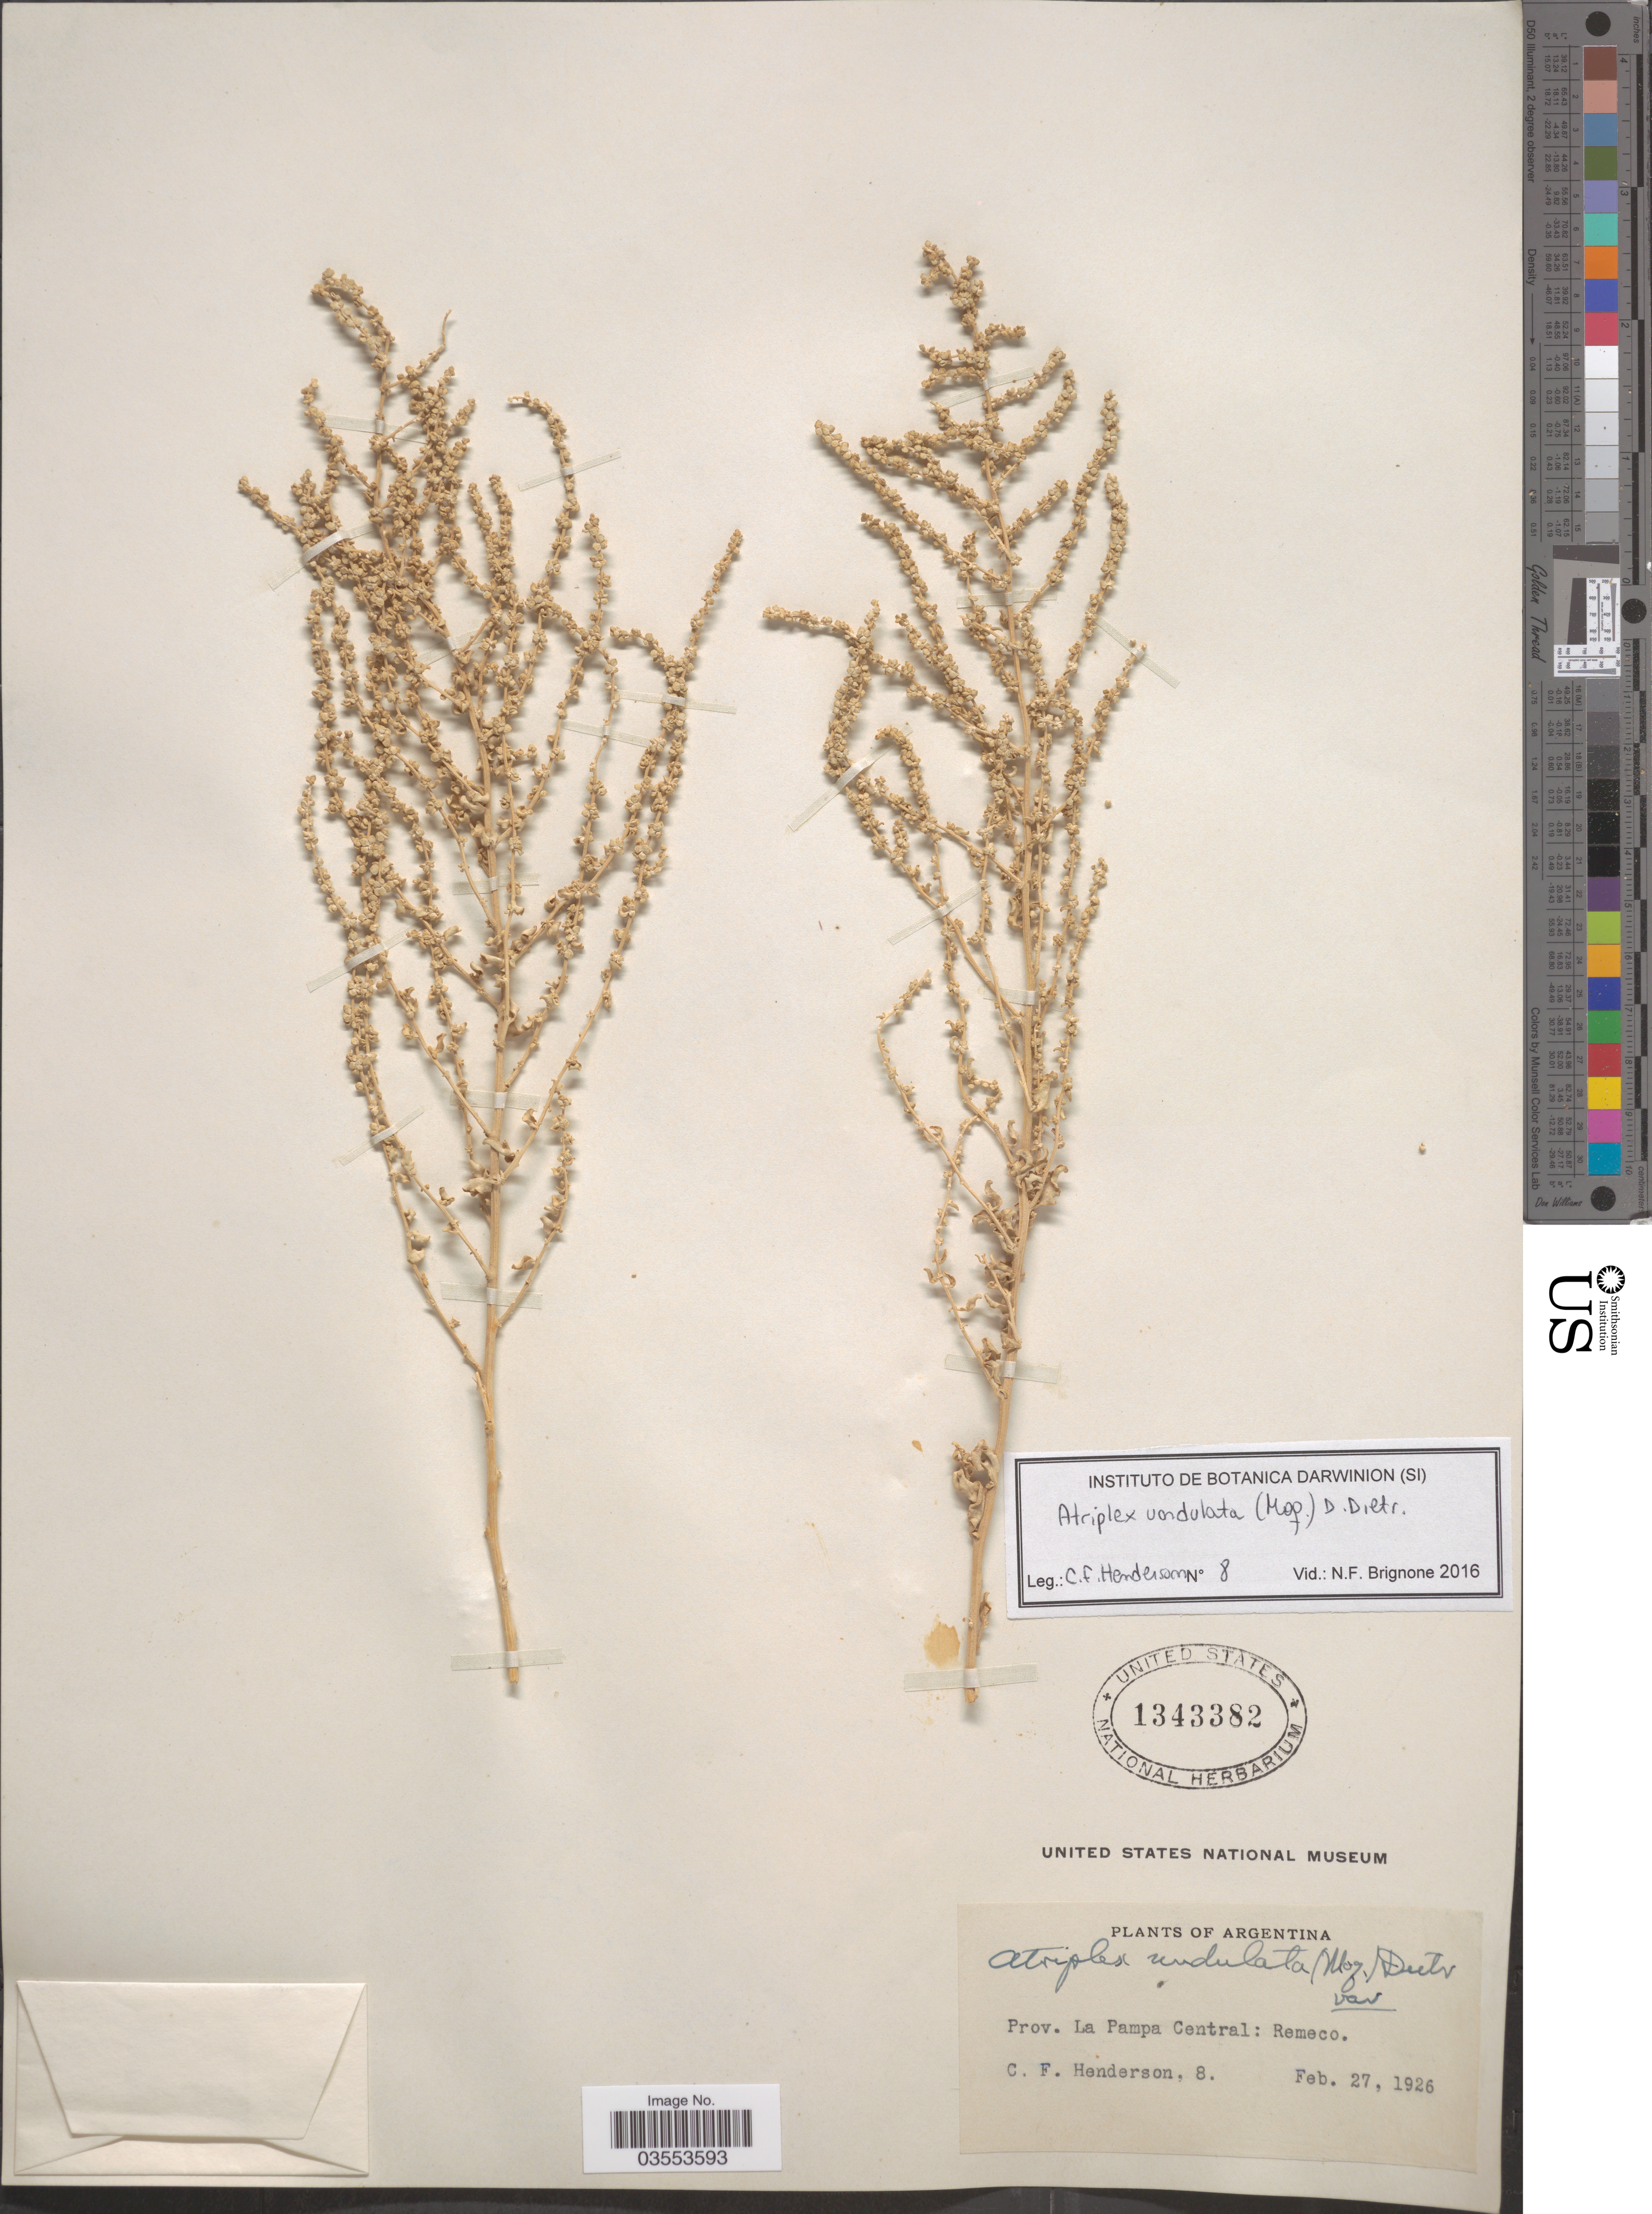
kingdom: Plantae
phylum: Tracheophyta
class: Magnoliopsida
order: Caryophyllales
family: Amaranthaceae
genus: Atriplex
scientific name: Atriplex undulata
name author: (Moq.) D. Dietr.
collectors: C. Henderson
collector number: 8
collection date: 1926-02-27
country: Argentina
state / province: La Pampa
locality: Prov. La Pampa Central: Remeco.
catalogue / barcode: US 1343382